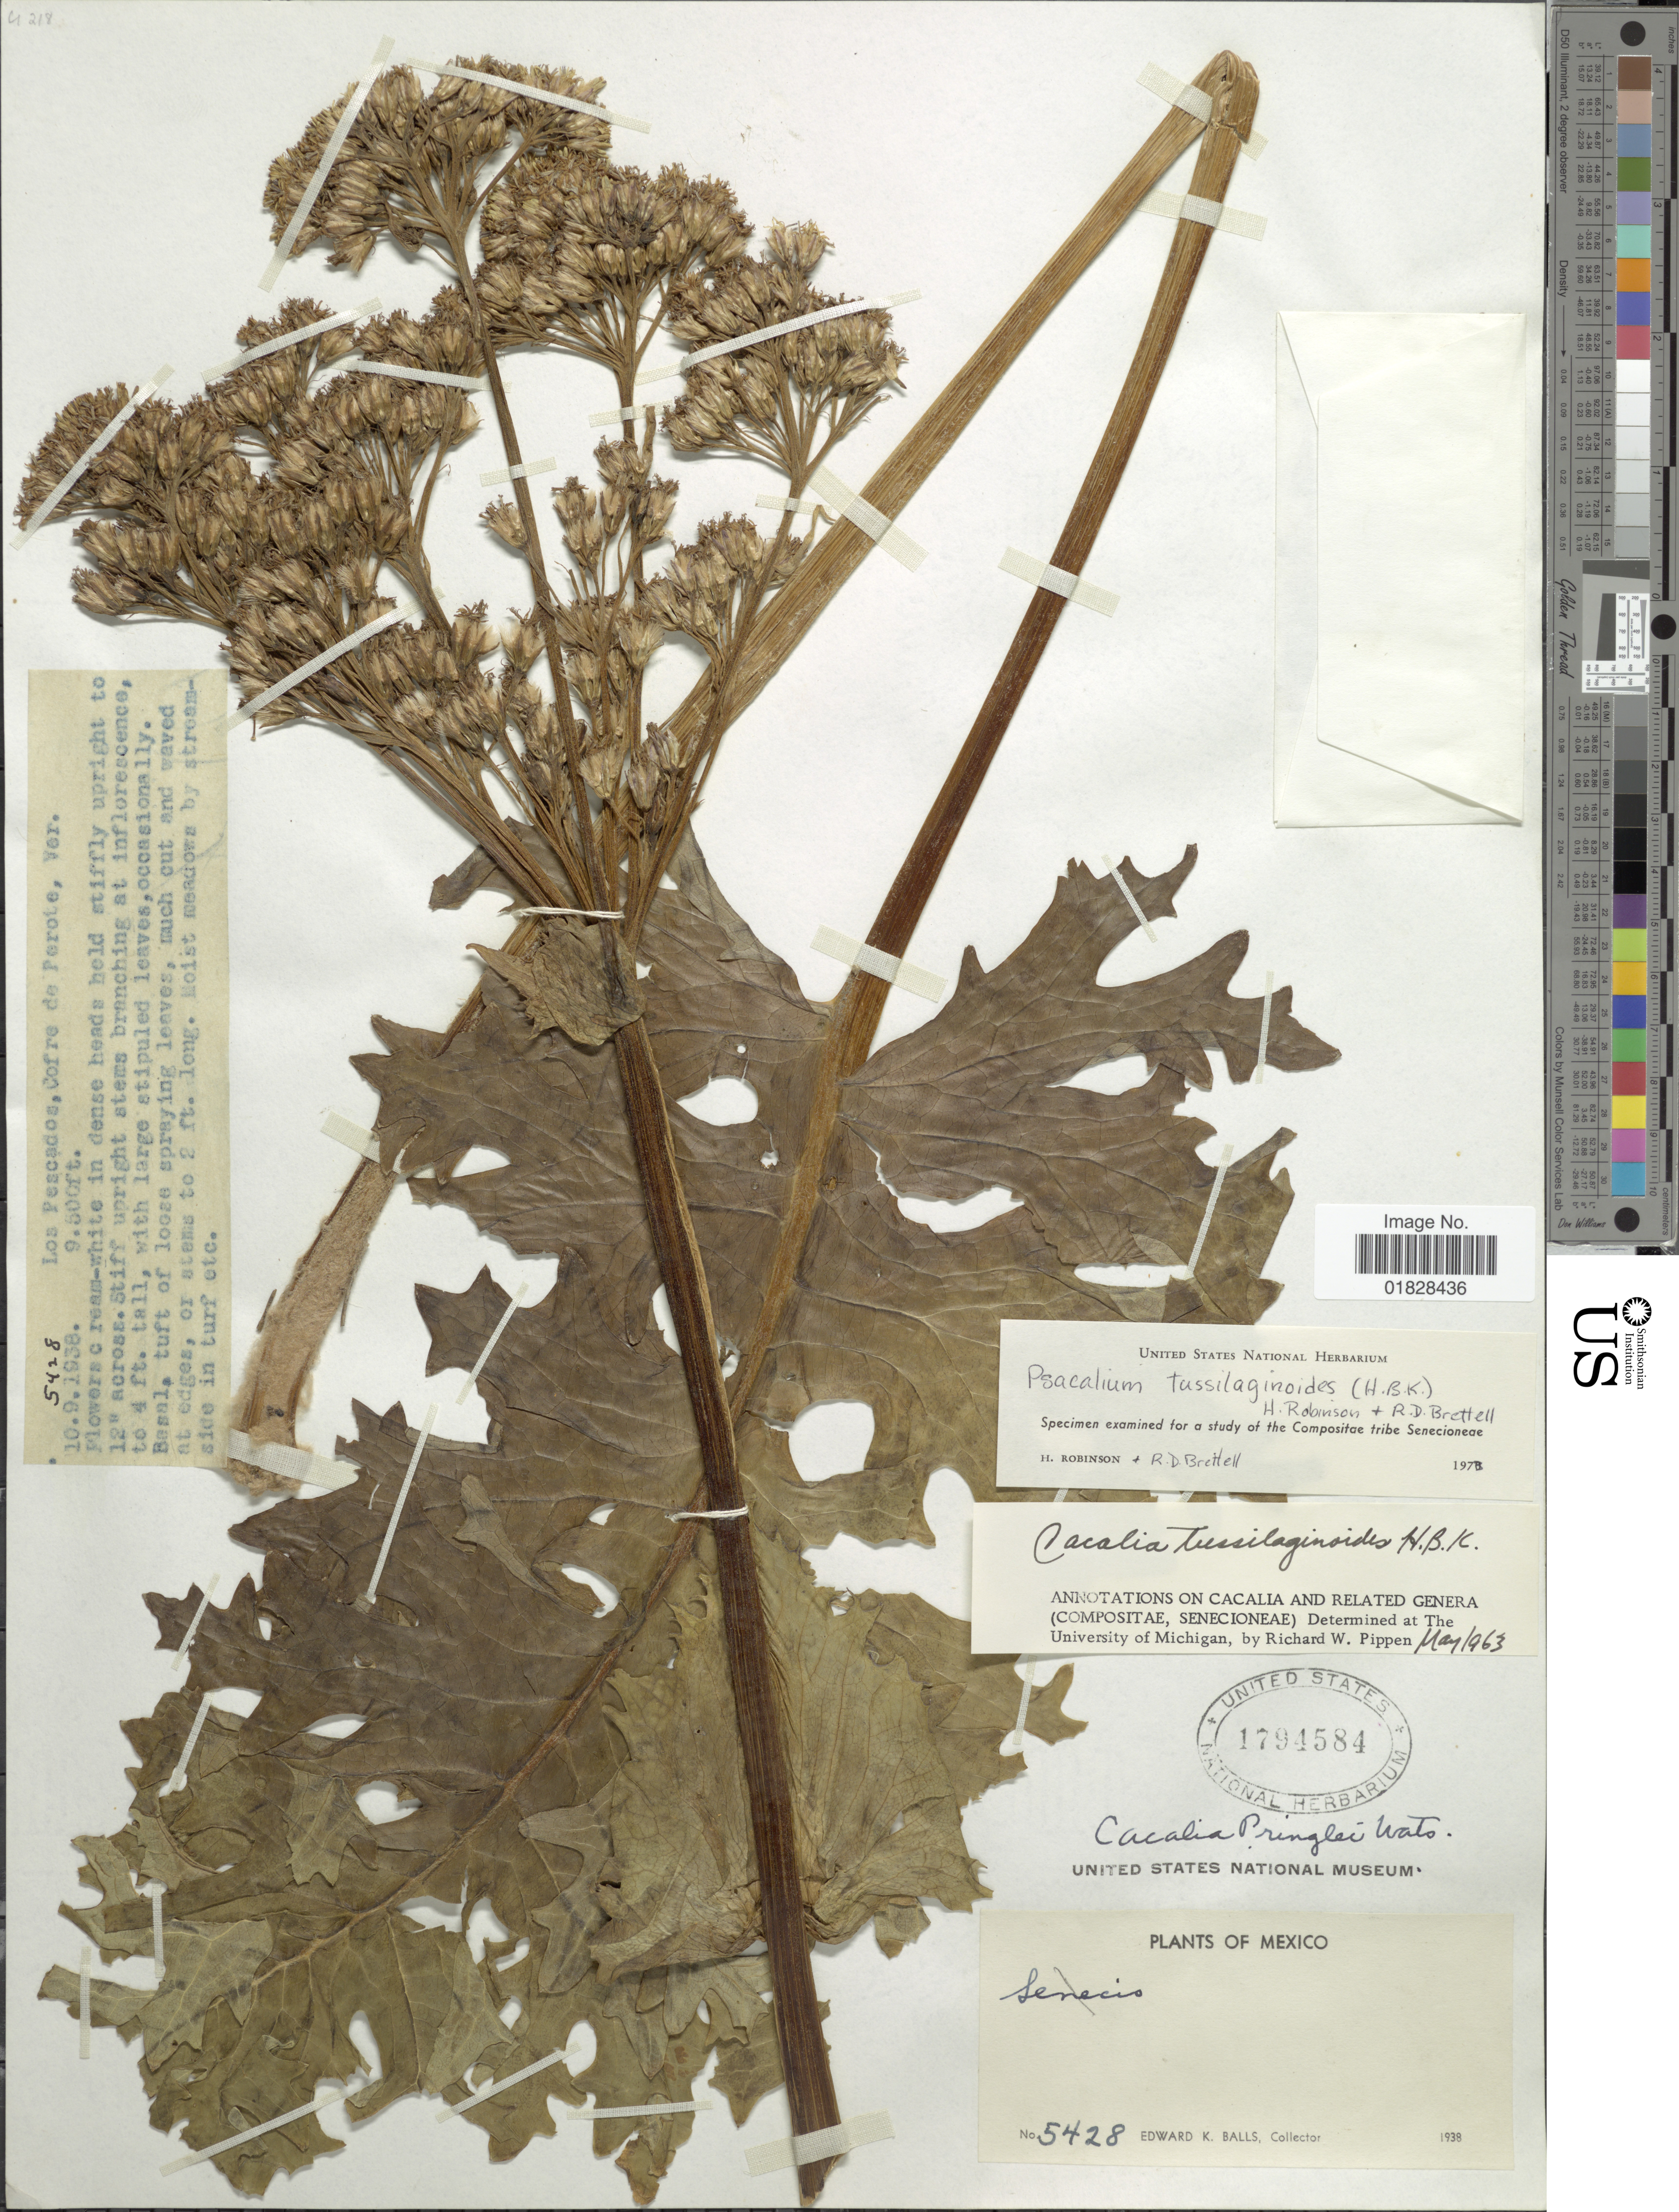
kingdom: Plantae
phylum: Tracheophyta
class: Magnoliopsida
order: Asterales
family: Asteraceae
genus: Psacalium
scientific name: Psacalium tussilaginoides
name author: (Kunth) H. Rob. & Brettell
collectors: E. K. Balls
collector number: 5428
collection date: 1938-09-10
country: Mexico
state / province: Veracruz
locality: Los Pescados, Cofre de Perote, Ver.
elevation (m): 2896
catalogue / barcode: US 1794584